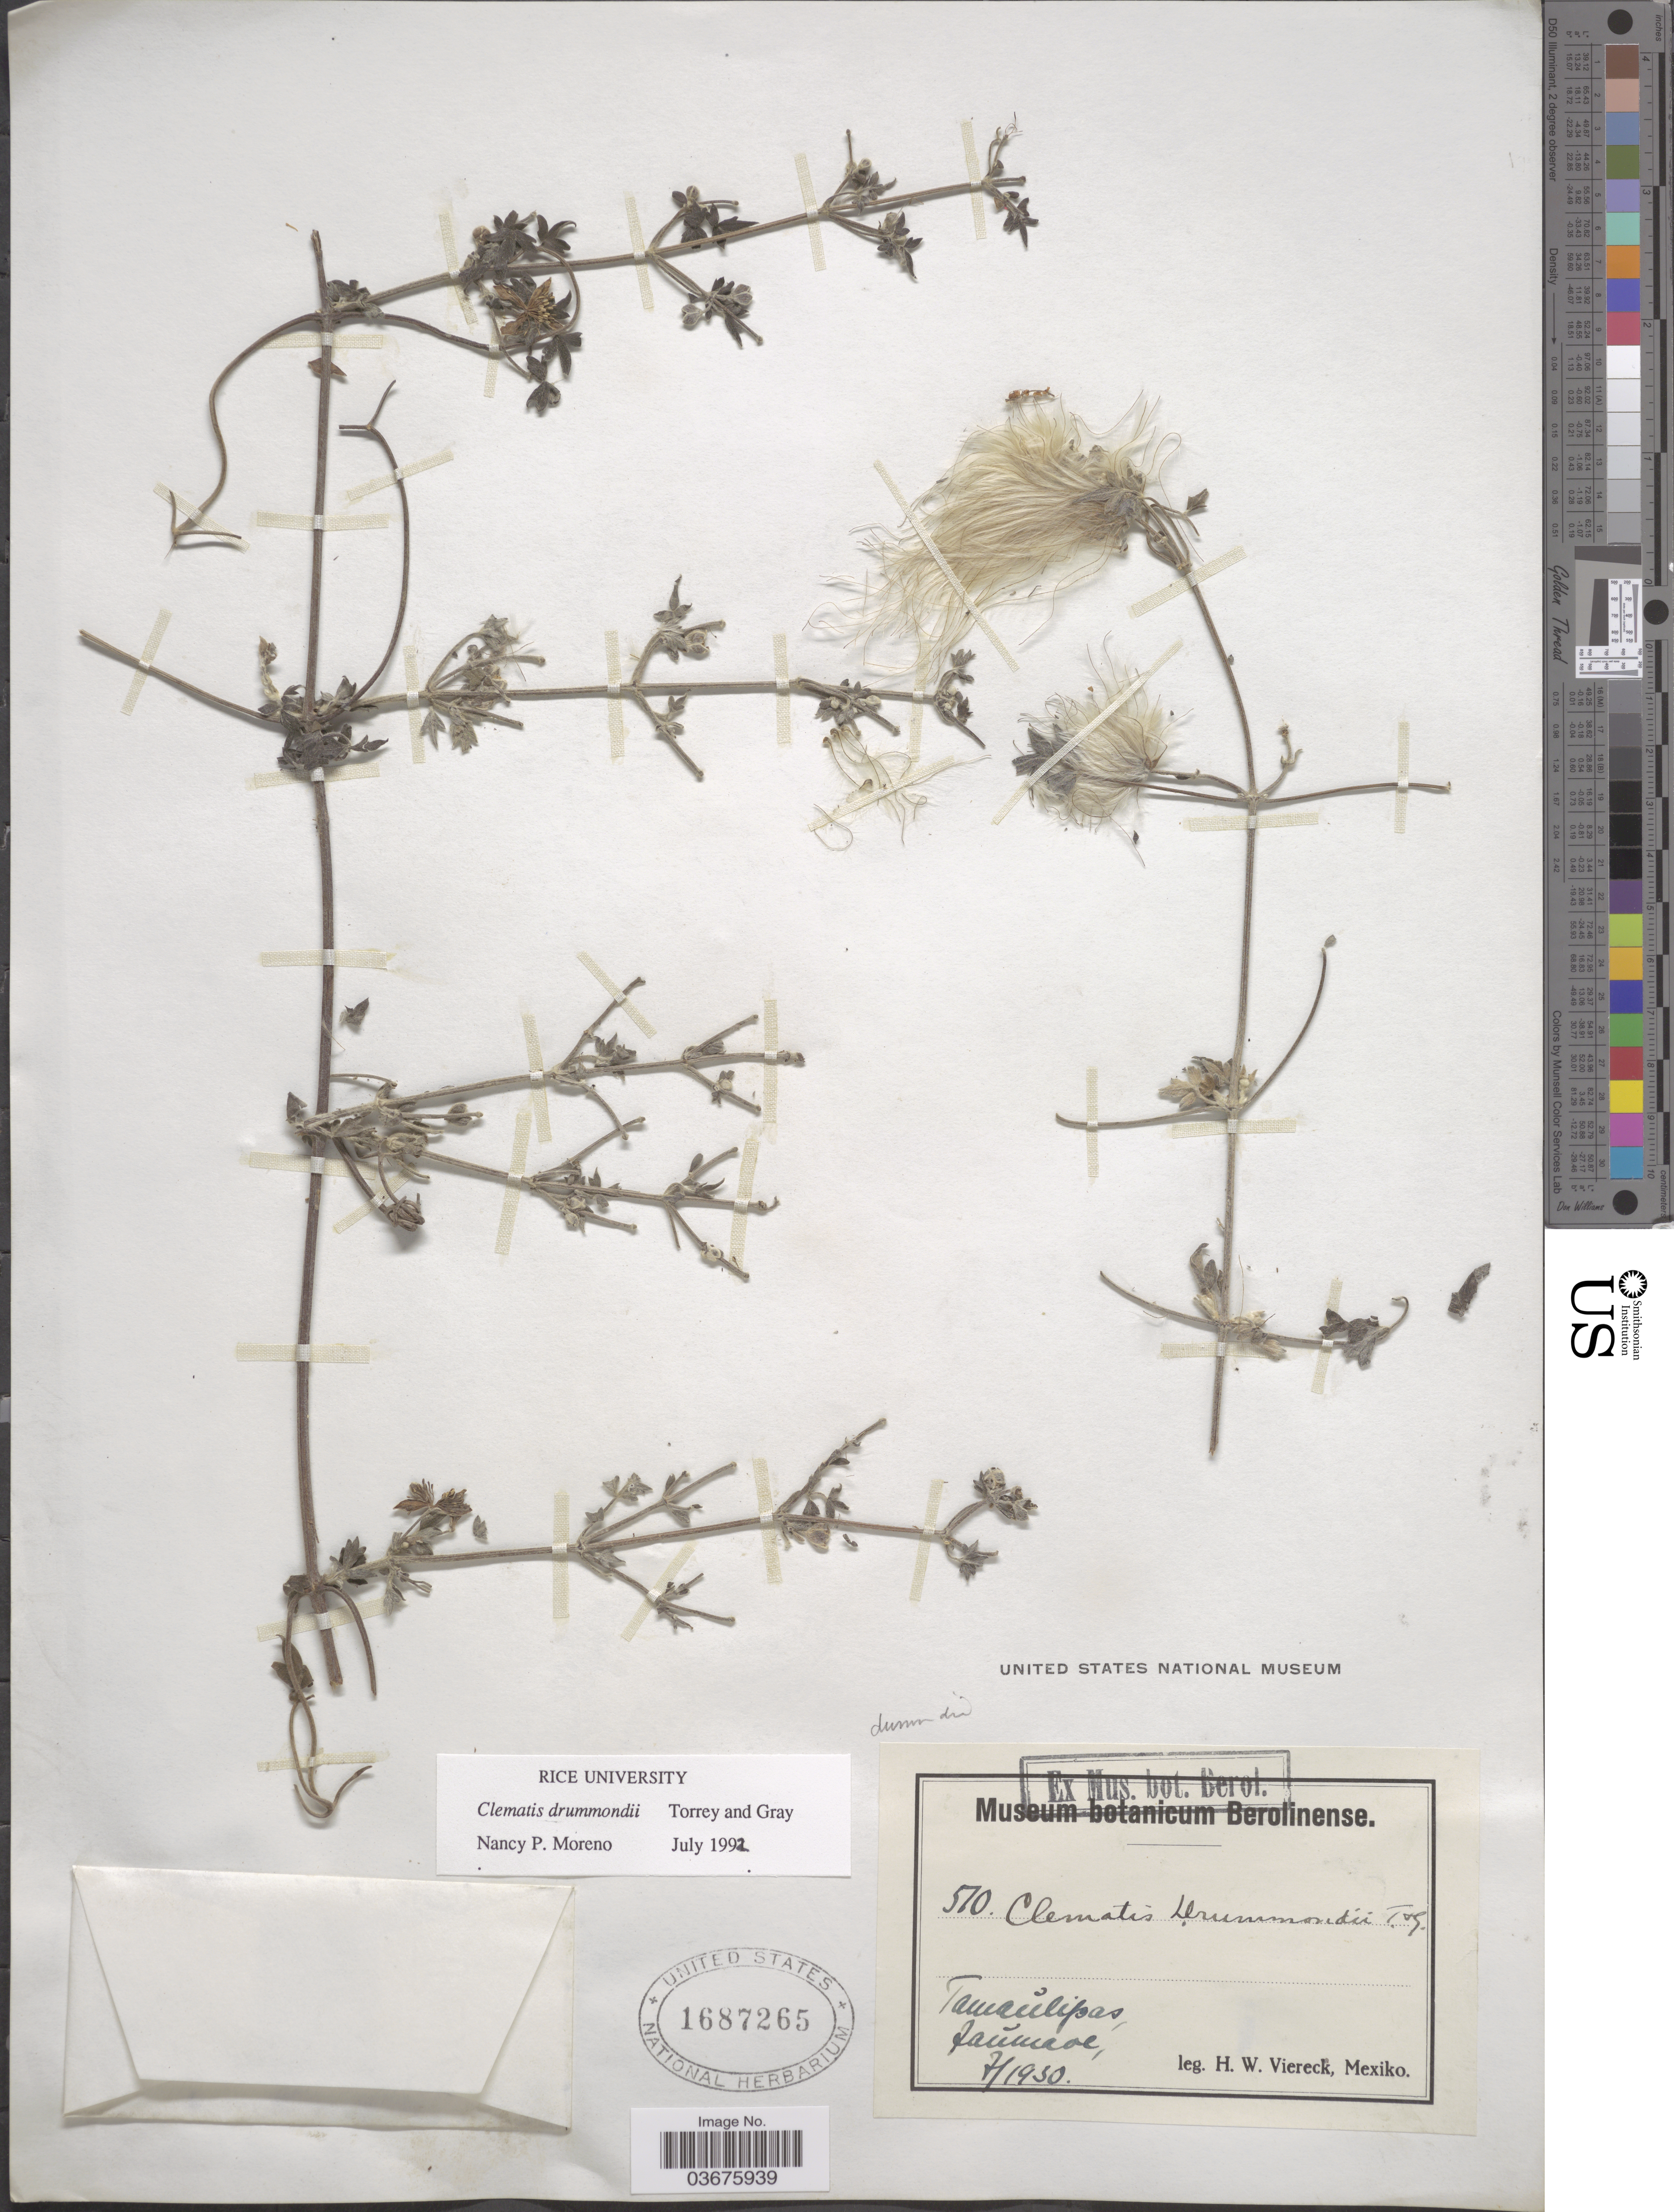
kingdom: Plantae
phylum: Tracheophyta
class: Magnoliopsida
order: Ranunculales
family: Ranunculaceae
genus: Clematis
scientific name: Clematis drummondii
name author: Torr. & A. Gray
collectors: H. W. Viereck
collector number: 510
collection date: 1930-07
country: Mexico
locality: Tamaůlipas, Jaúmave.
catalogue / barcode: US 1687265